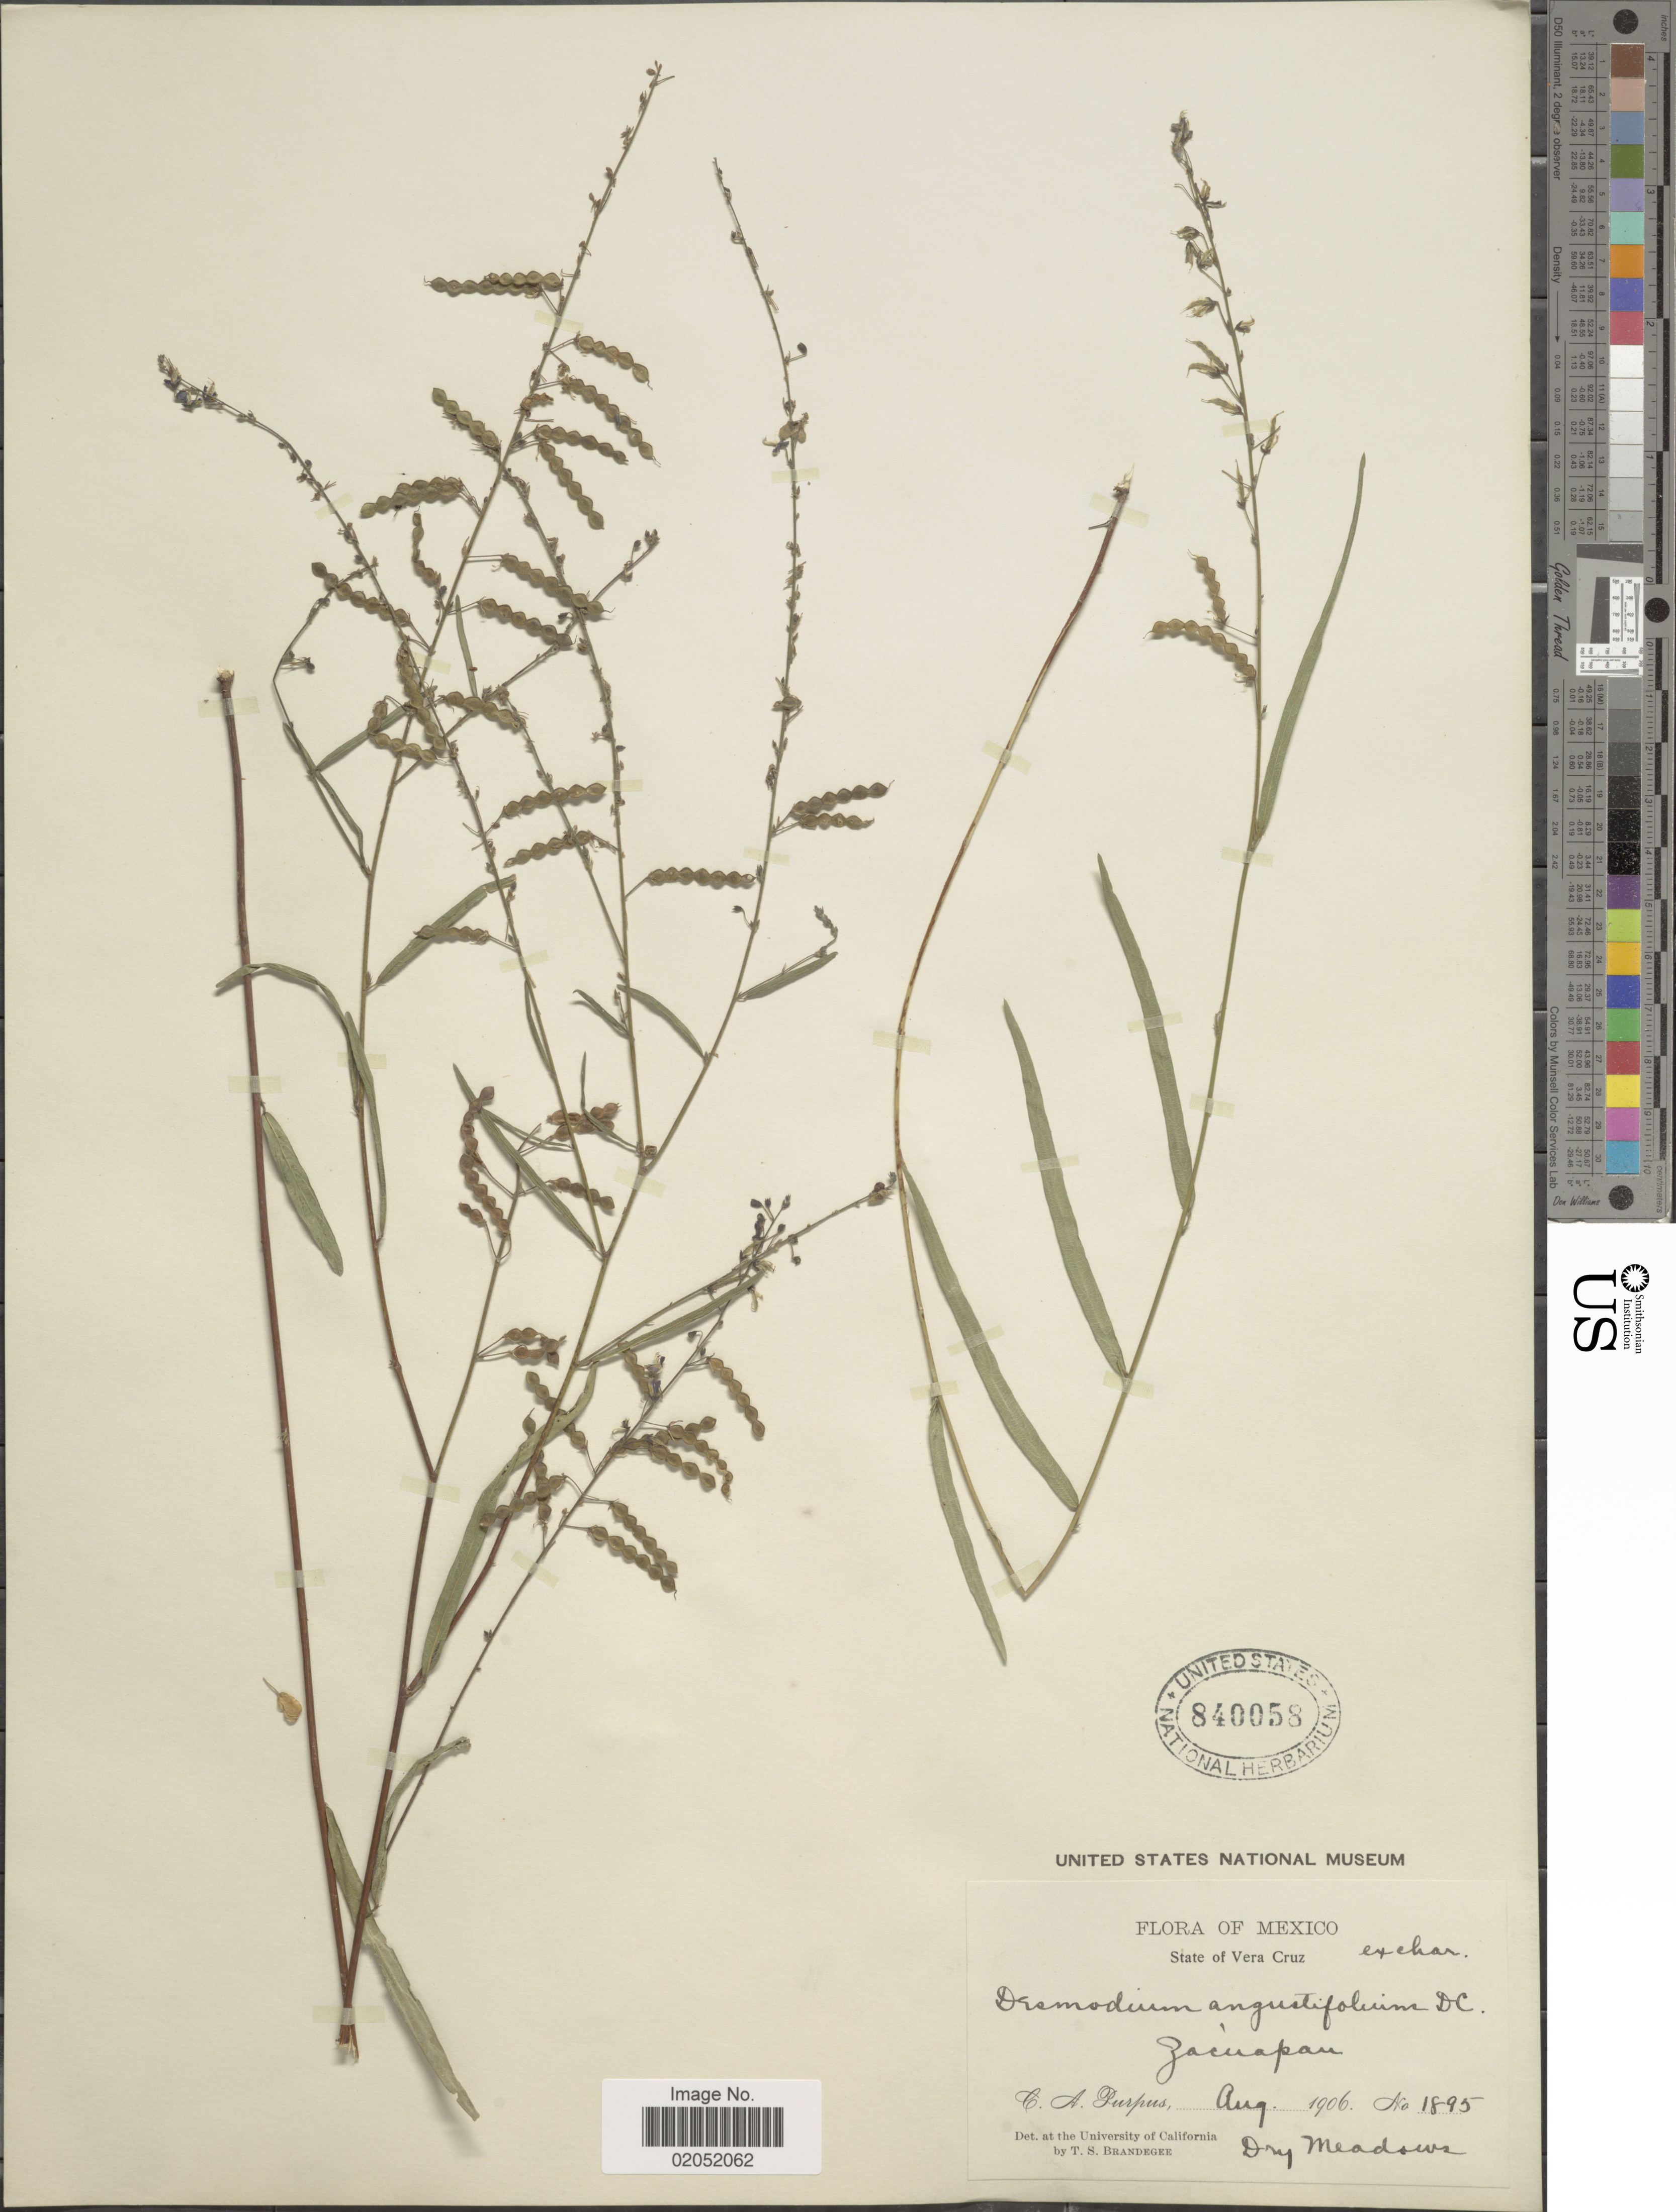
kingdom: Plantae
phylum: Tracheophyta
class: Magnoliopsida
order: Fabales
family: Fabaceae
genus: Desmodium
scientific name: Desmodium angustifolium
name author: (Kunth) DC.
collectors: C. A. Purpus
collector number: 1895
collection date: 1906-08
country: Mexico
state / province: Veracruz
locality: Zacuapan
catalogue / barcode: US 840058